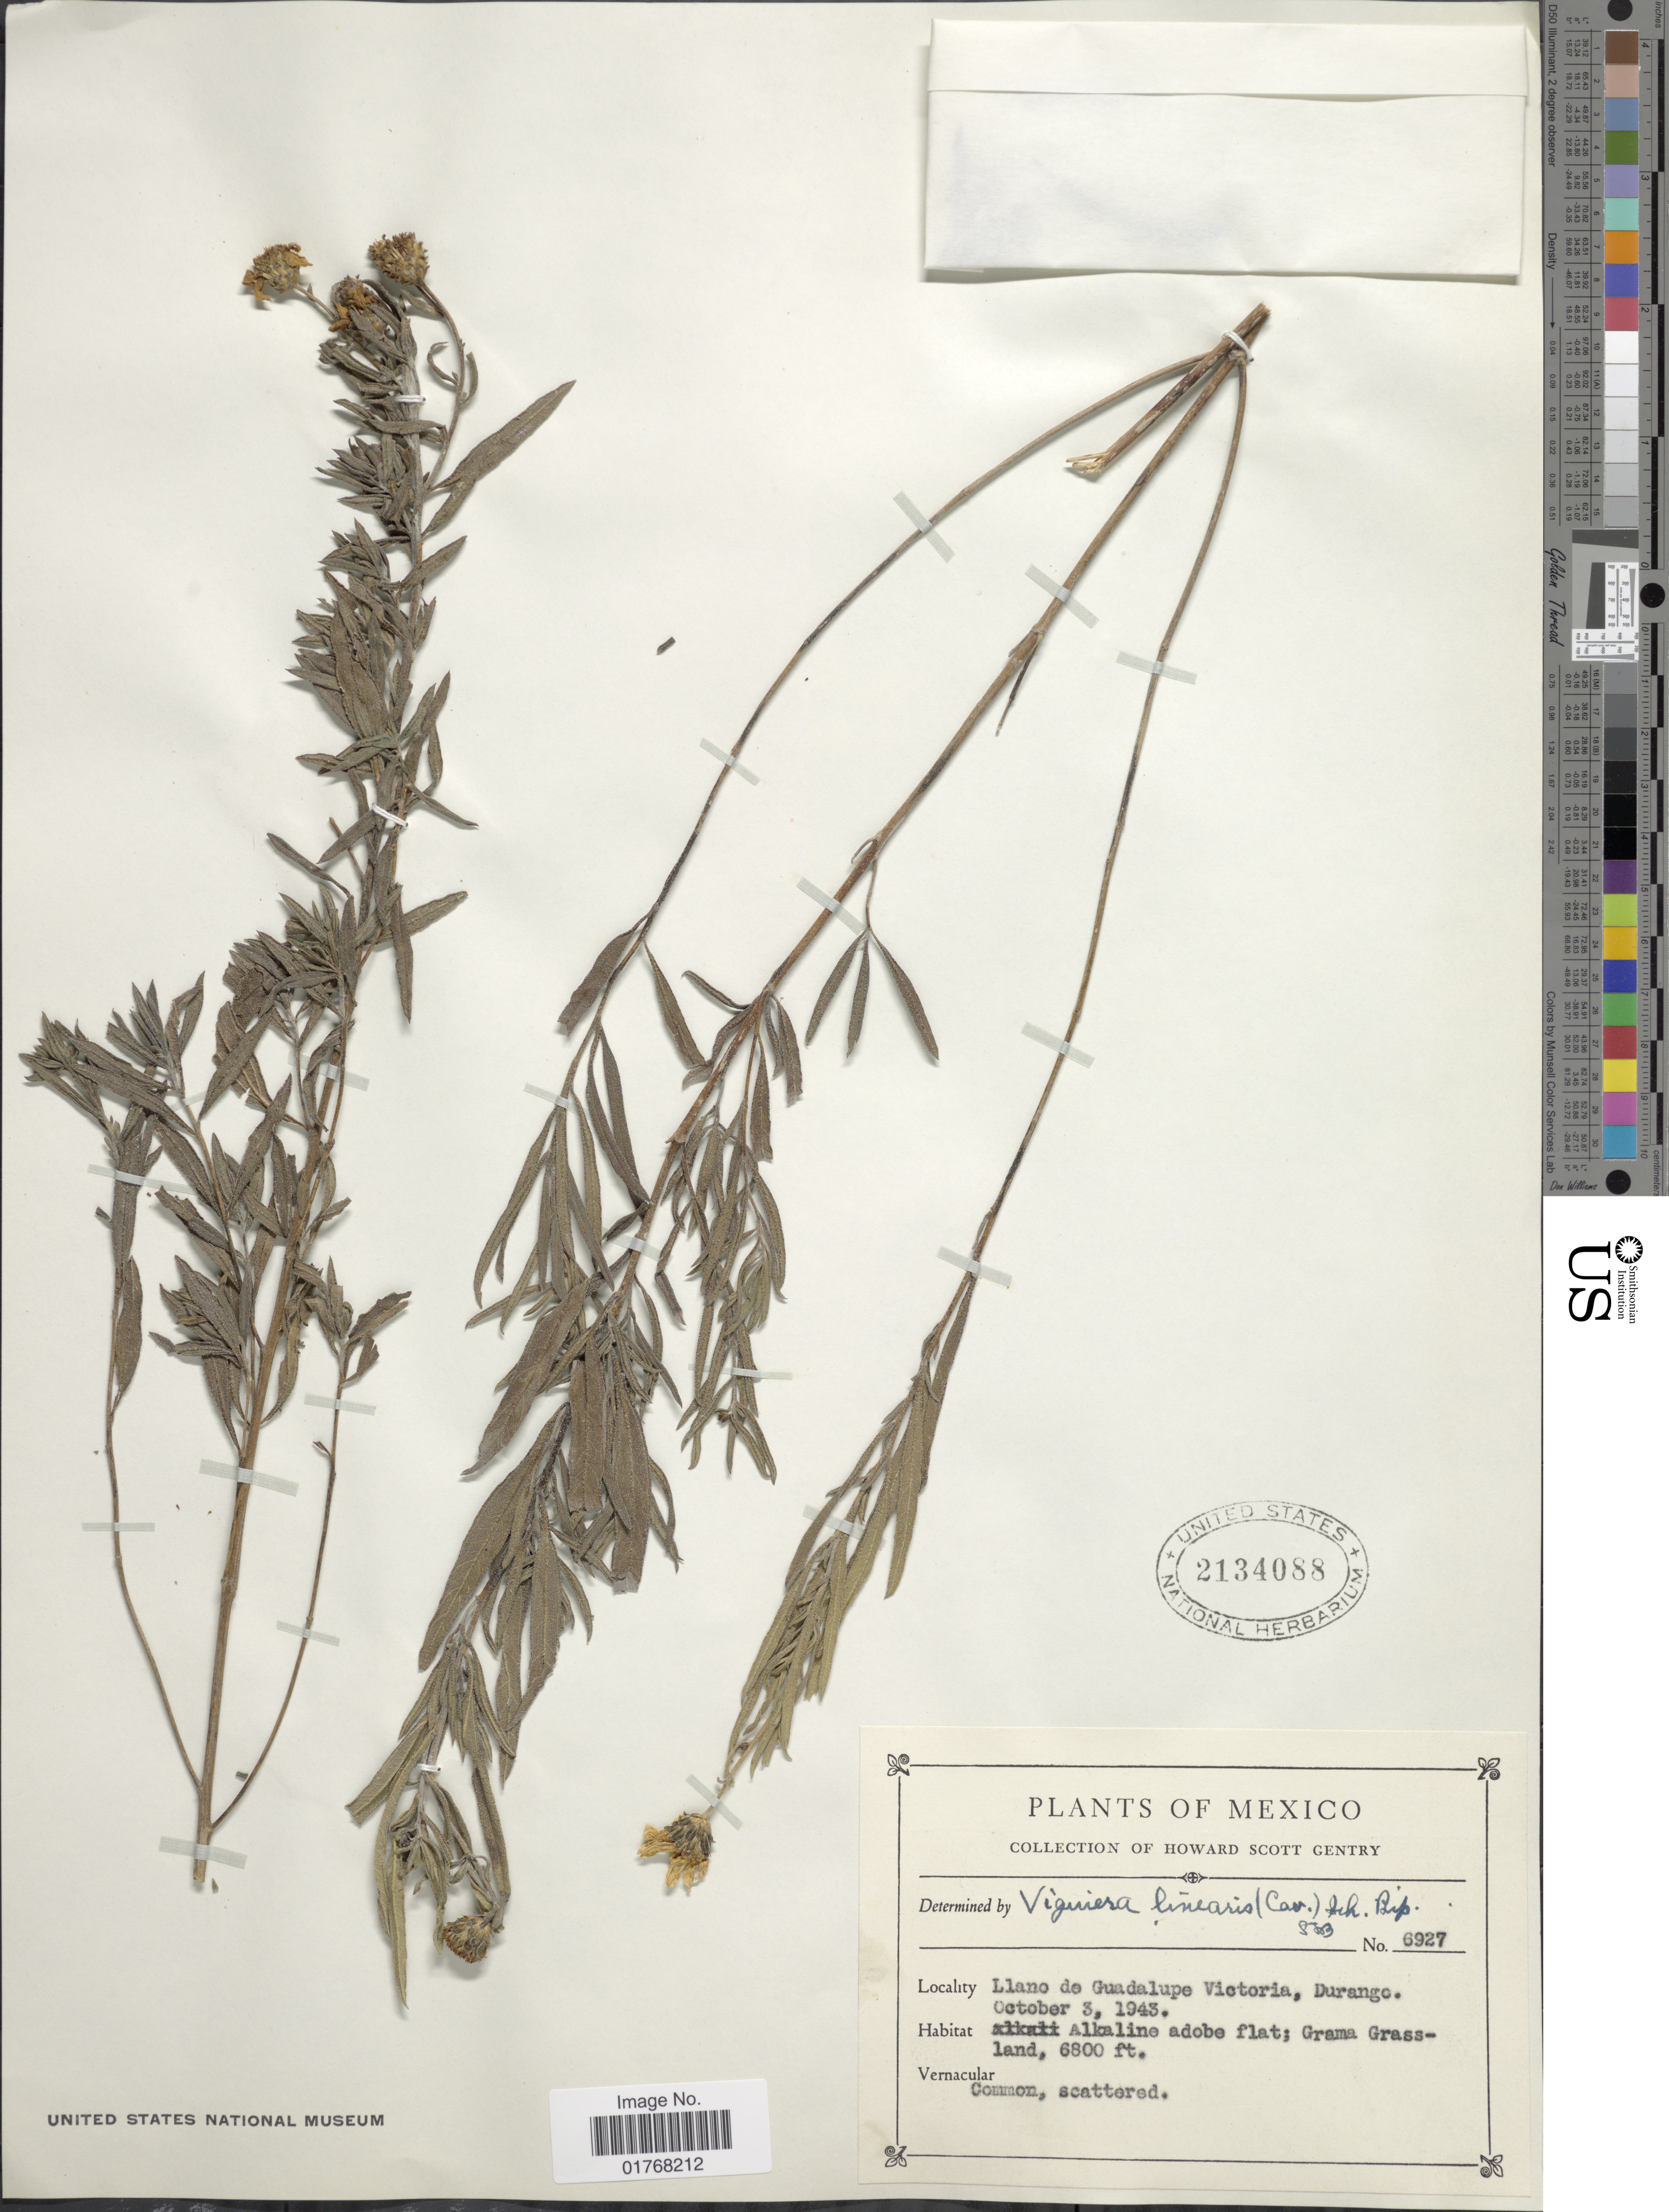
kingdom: Plantae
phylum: Tracheophyta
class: Magnoliopsida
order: Asterales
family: Asteraceae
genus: Viguiera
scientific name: Viguiera linearis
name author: (Cav.) Sch. Bip.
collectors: H. S. Gentry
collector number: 6927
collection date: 1943-10-03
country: Mexico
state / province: Durango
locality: Llano de Guadalupe Victoria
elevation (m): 2073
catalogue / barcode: US 2134088